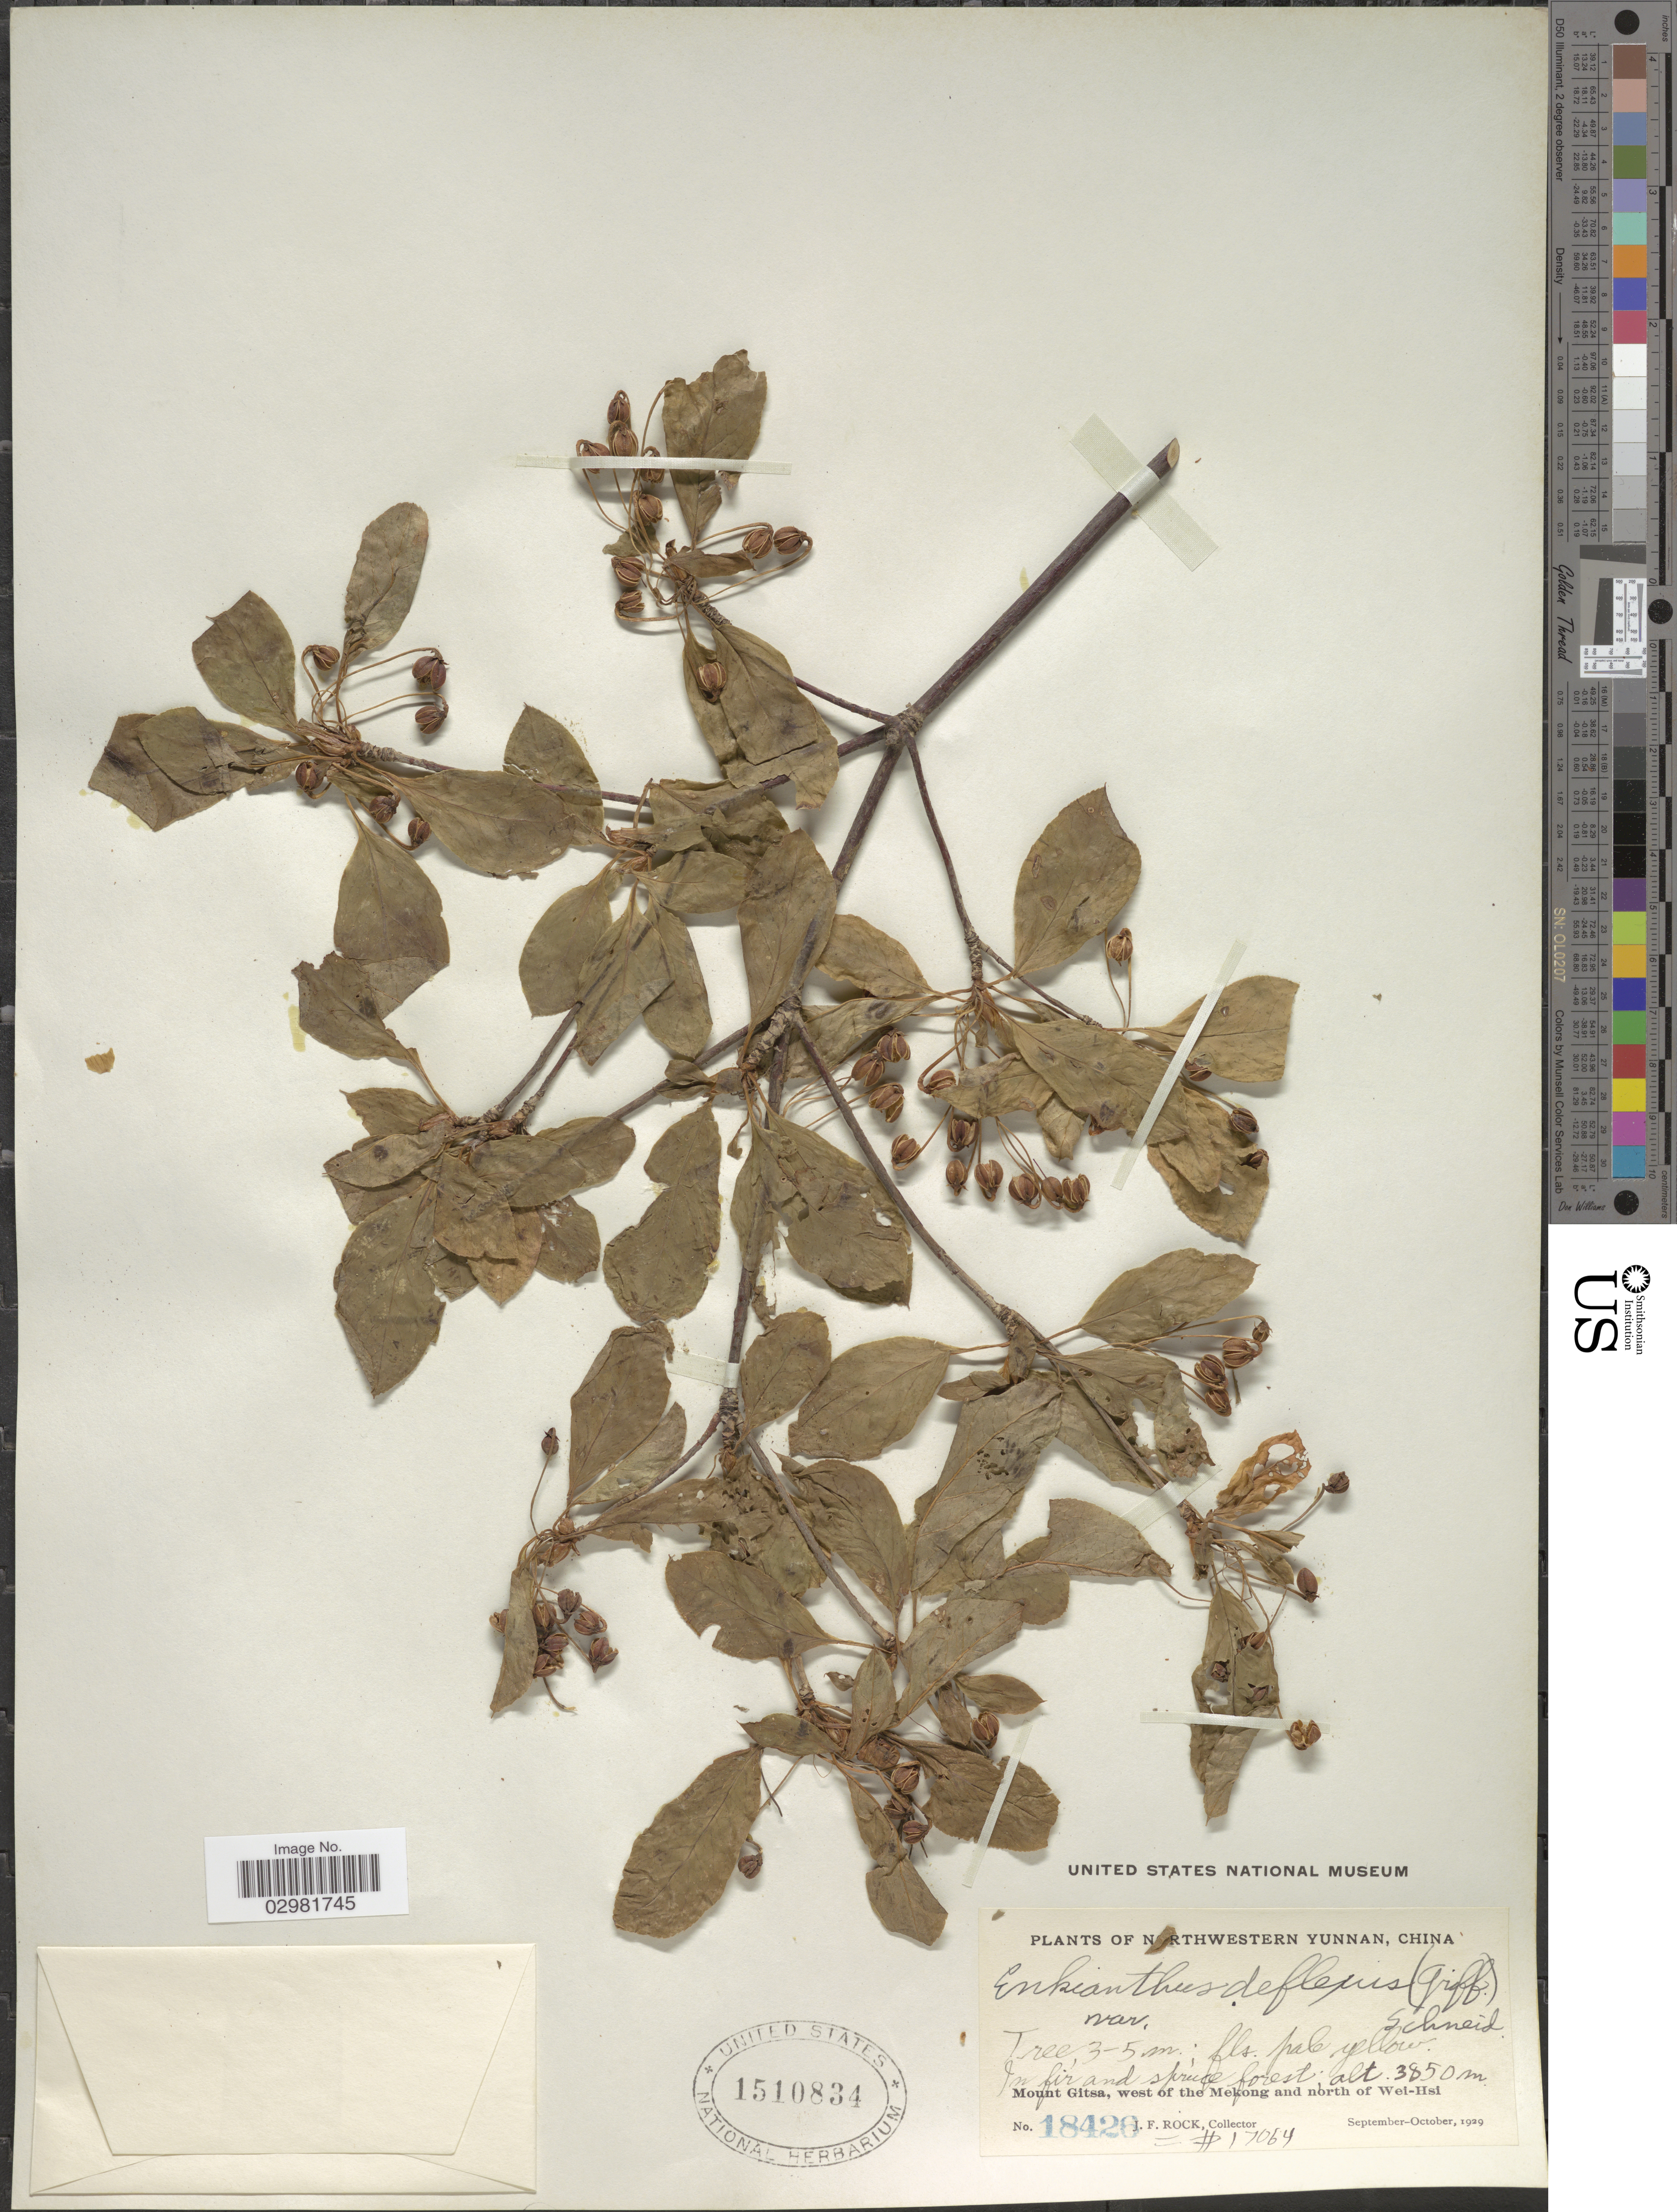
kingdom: Plantae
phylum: Tracheophyta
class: Magnoliopsida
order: Ericales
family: Ericaceae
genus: Enkianthus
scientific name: Enkianthus deflexus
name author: (Griff.) C.K. Schneid.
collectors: J. Rock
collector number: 18420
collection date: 1929-09/1929-10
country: China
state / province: Yunnan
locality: Northwestern Yunnan. Mount Gitsa, west of the Mekong and north of Wei-Hsi.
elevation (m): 3850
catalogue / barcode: US 1510834